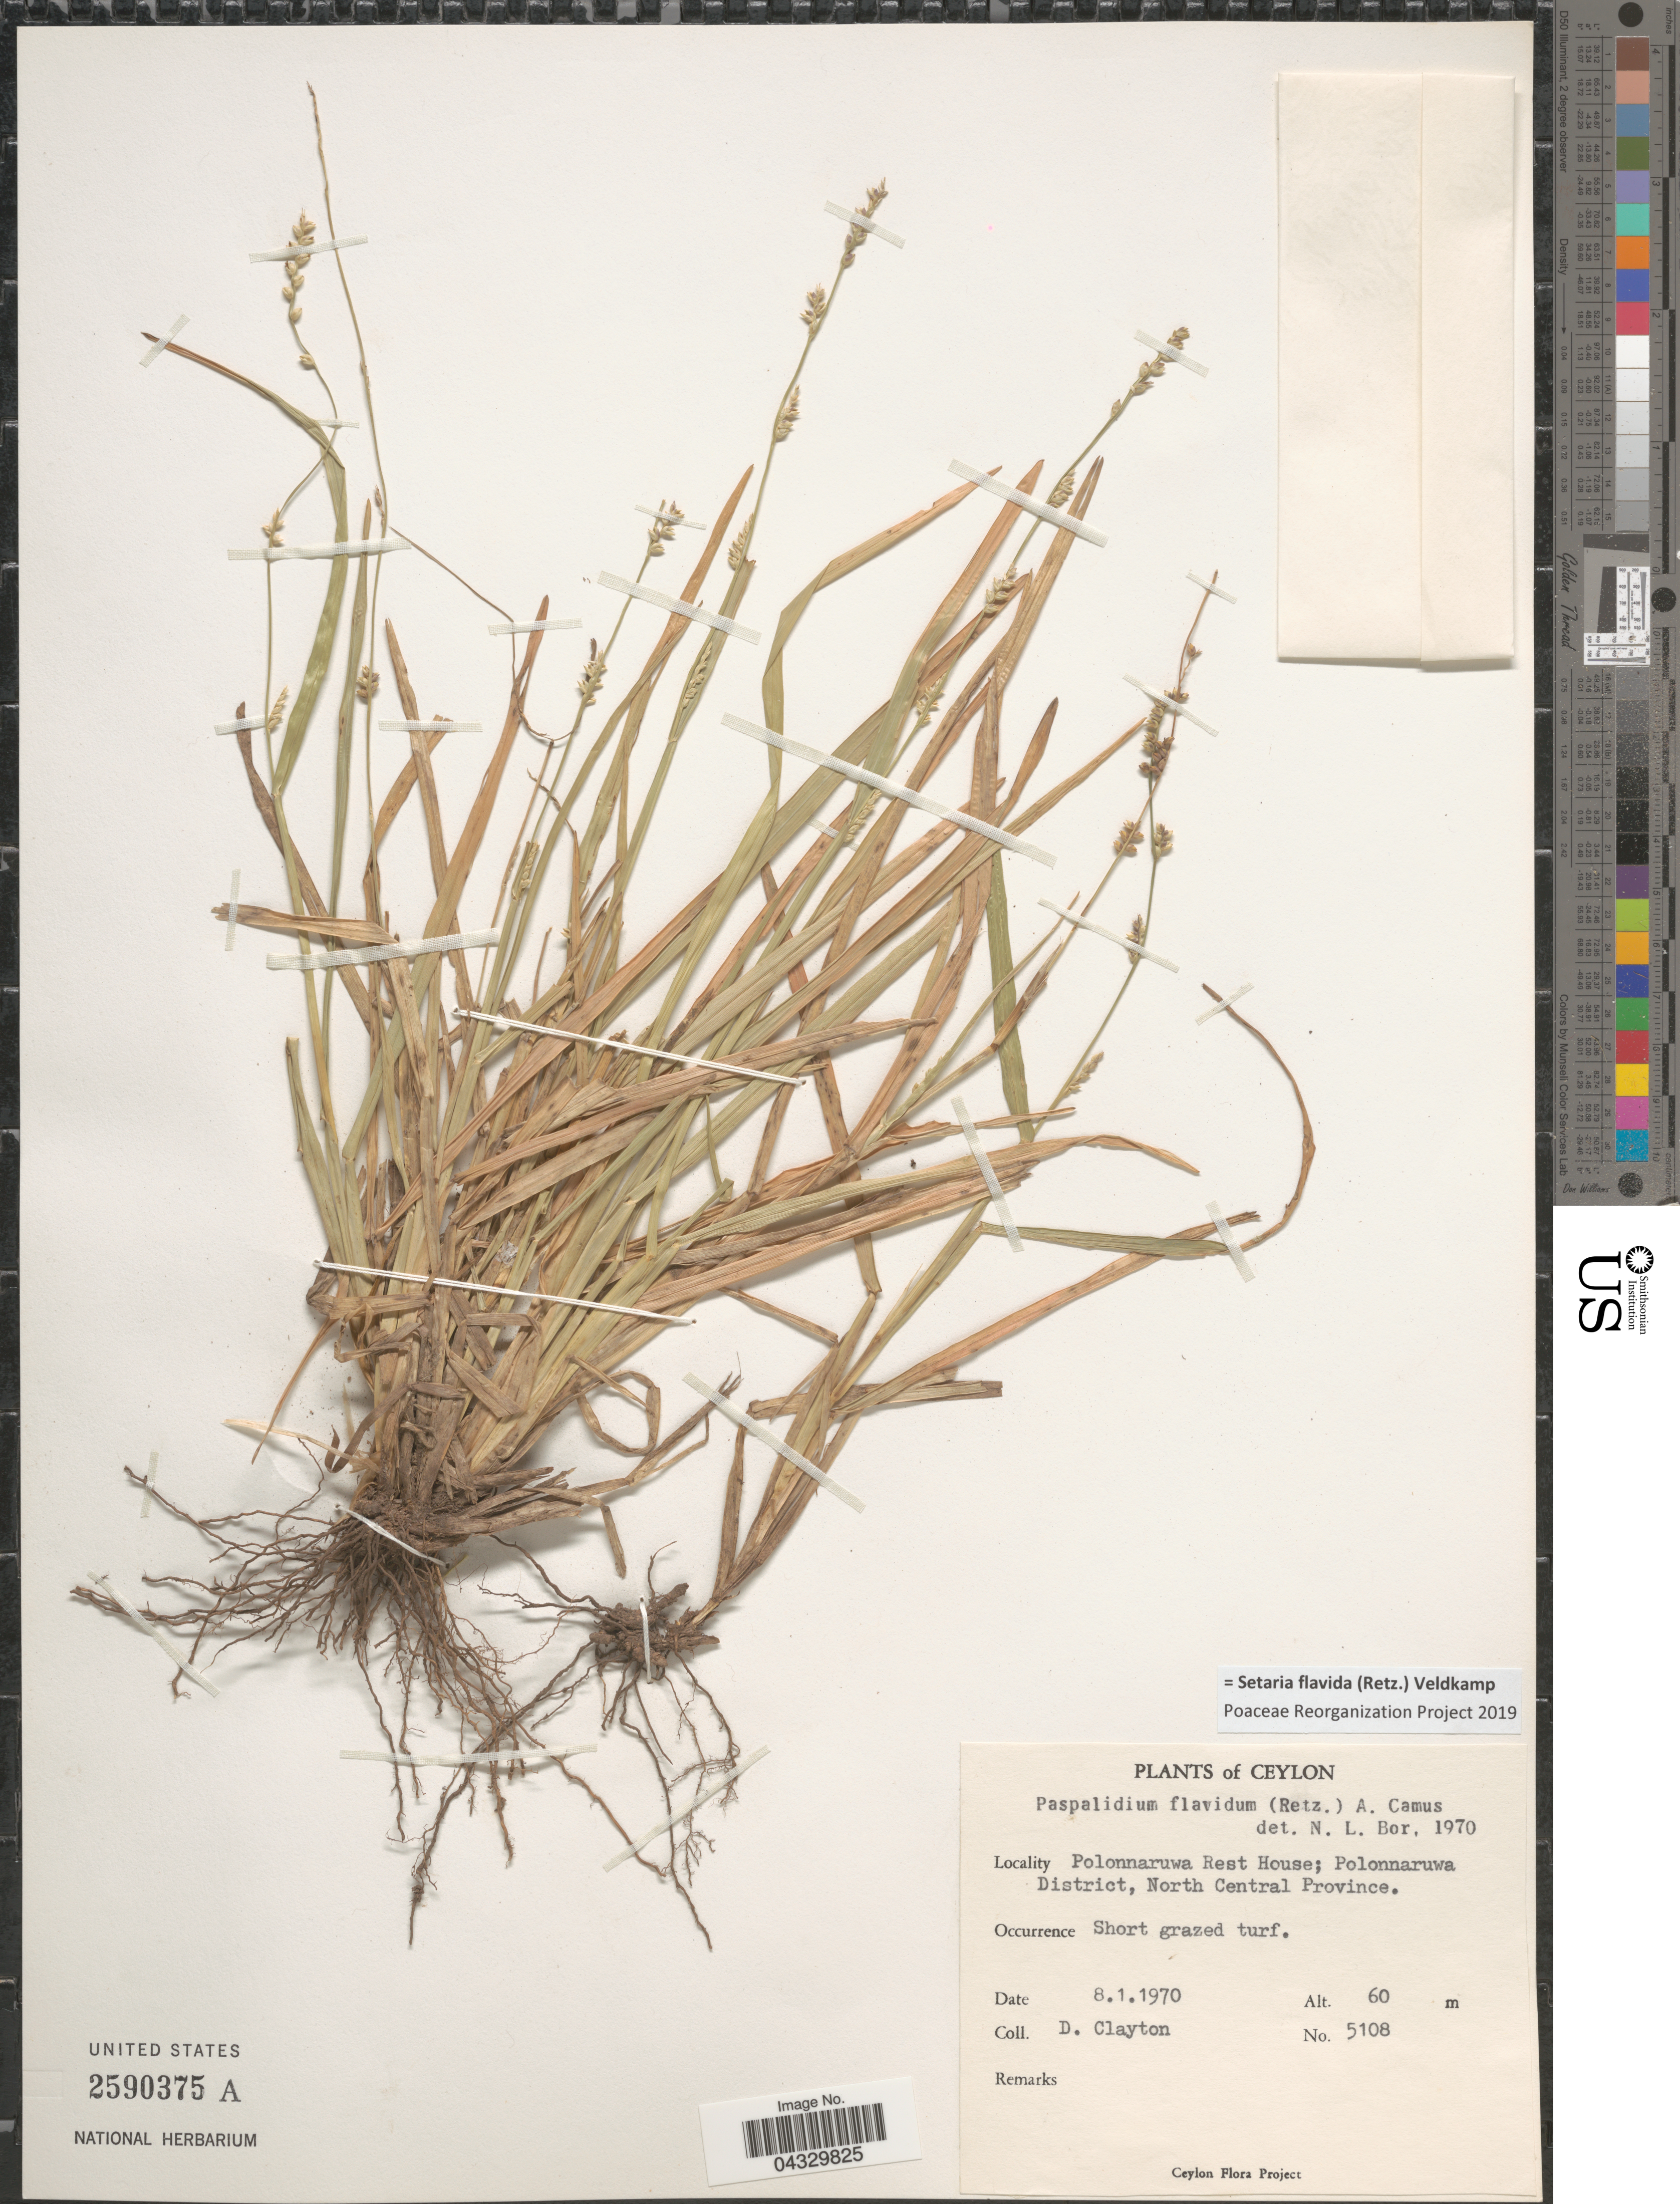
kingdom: Plantae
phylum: Tracheophyta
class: Liliopsida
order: Poales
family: Poaceae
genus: Setaria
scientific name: Setaria flavida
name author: (Retz.) Veldkamp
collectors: D. Clayton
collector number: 5108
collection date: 1970-01-08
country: Sri Lanka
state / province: North Central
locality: Ceylon. Polonnaruwa Rest House; Polonnaruwa District.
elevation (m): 60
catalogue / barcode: US 2590375A